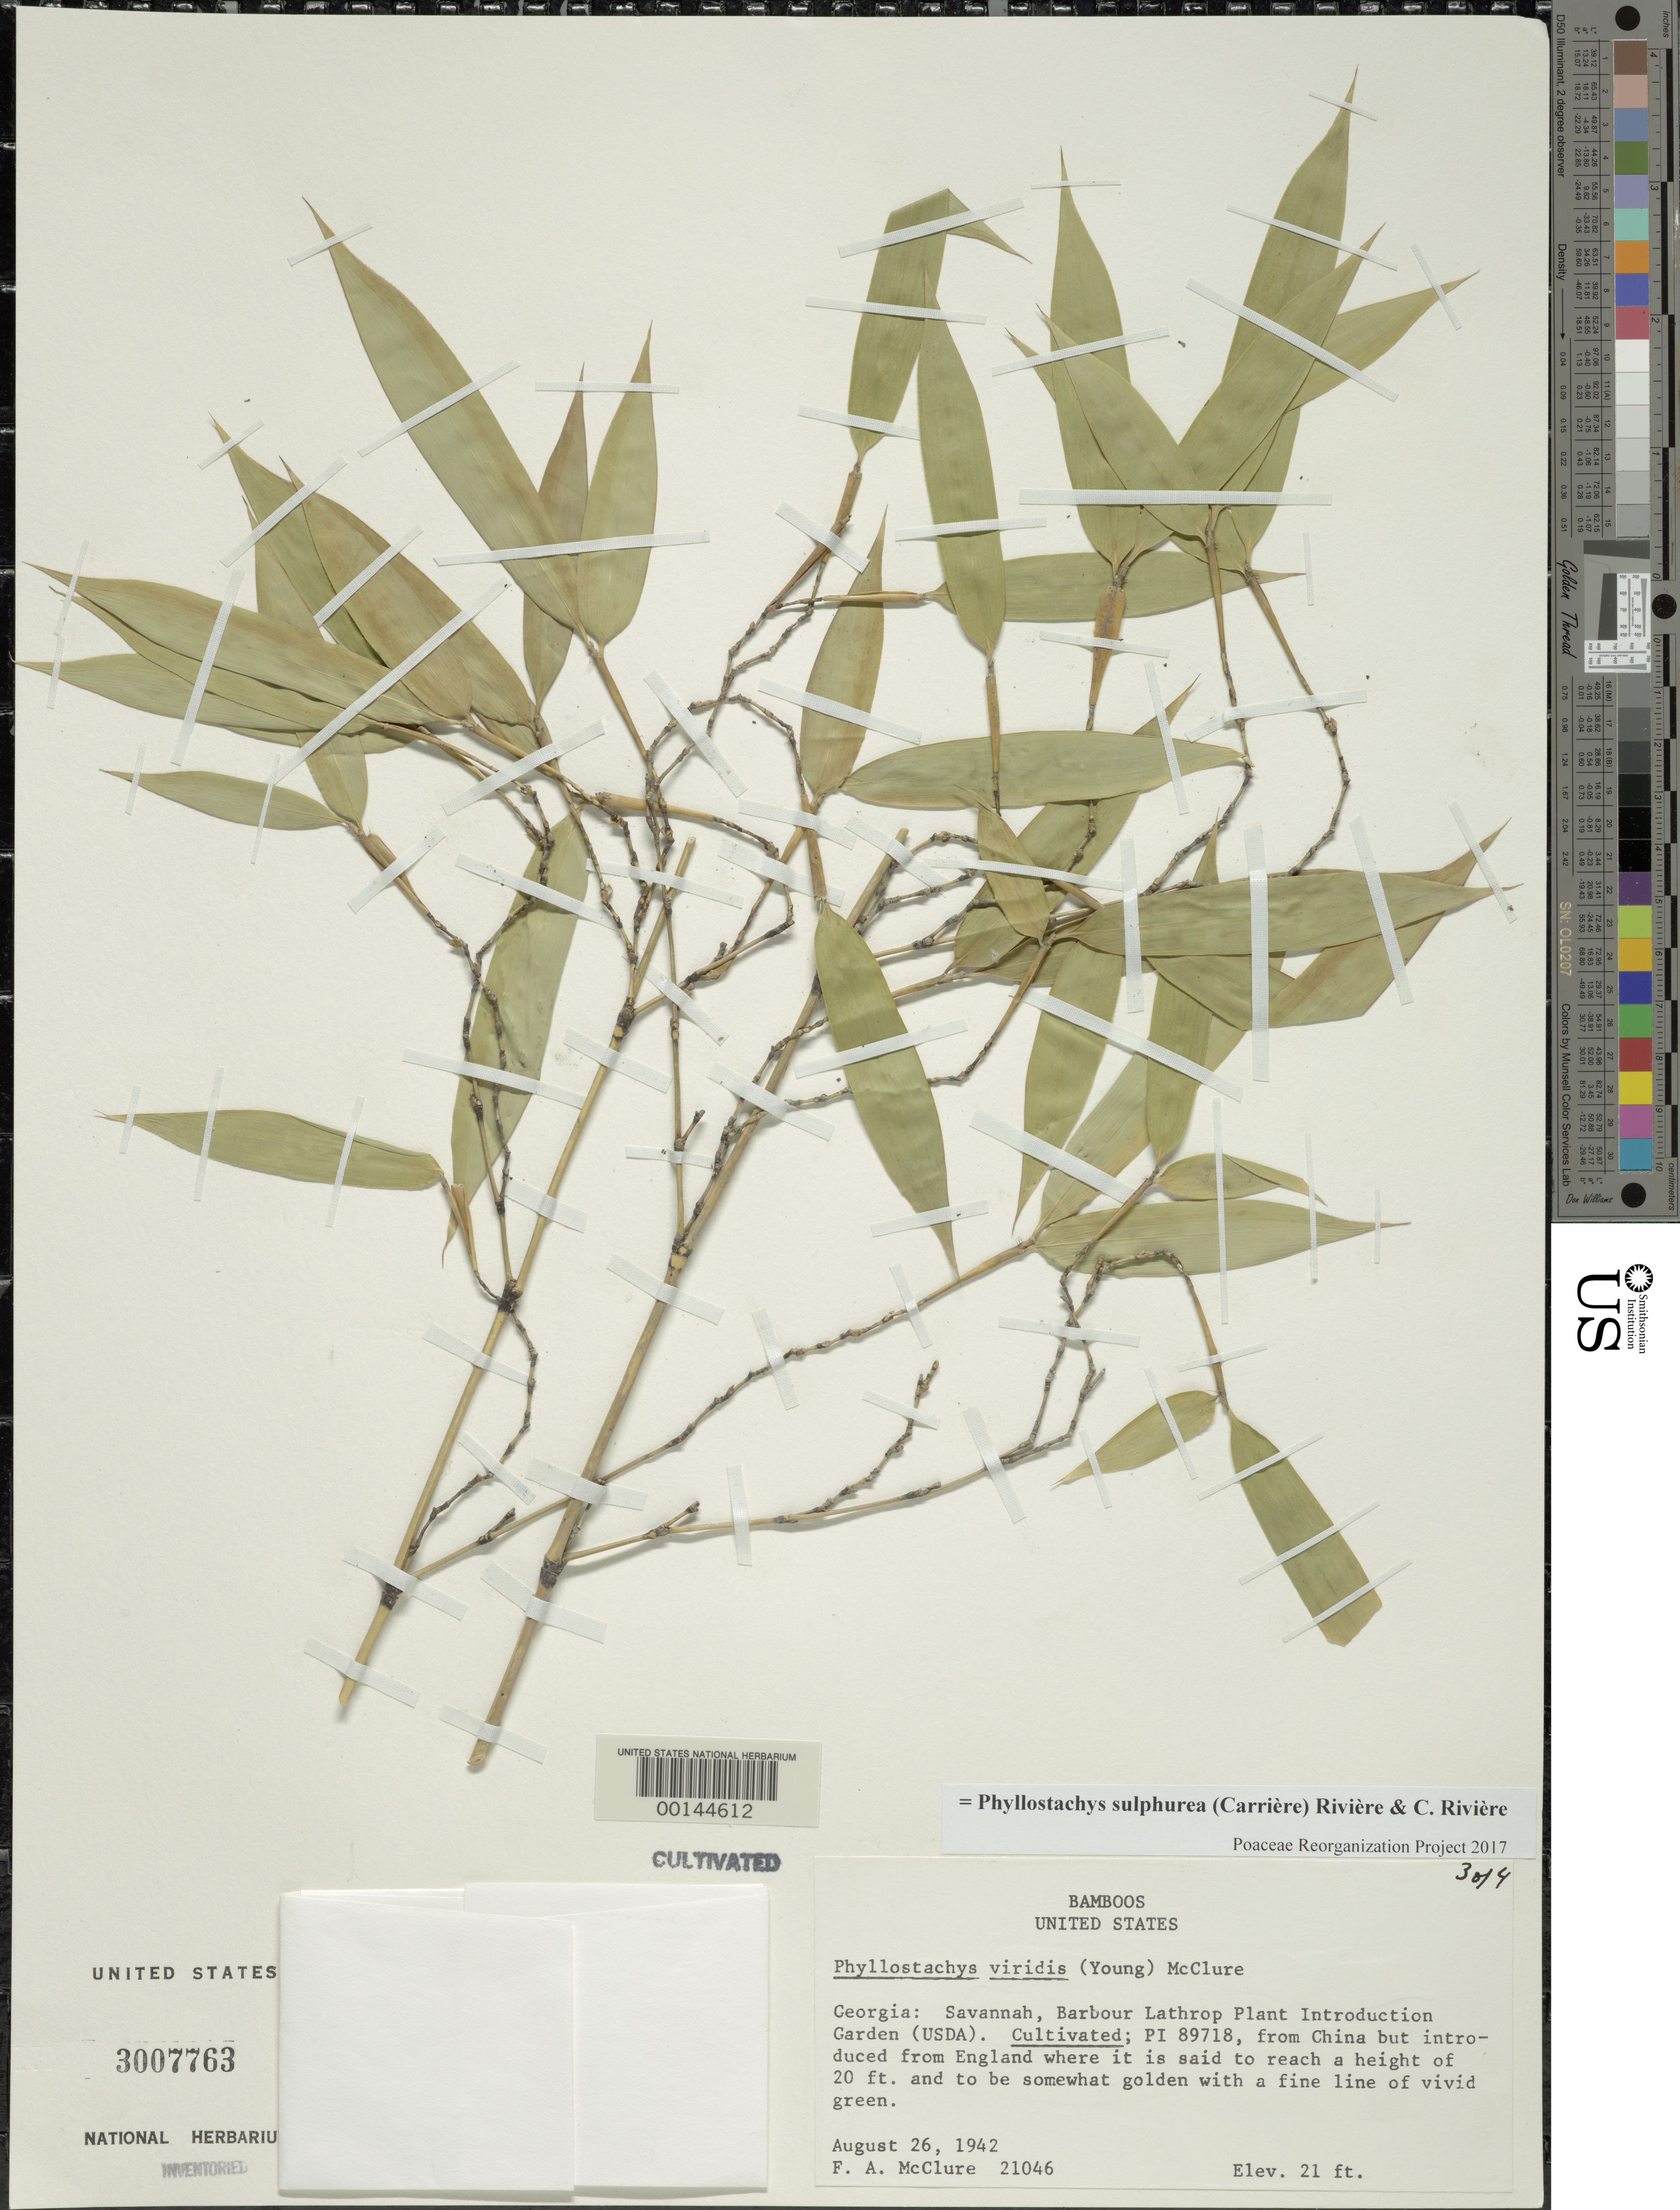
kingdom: Plantae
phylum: Tracheophyta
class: Liliopsida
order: Poales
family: Poaceae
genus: Phyllostachys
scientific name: Phyllostachys sulphurea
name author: (Carrière) Rivière & C. Rivière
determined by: Poaceae Reorganization Project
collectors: F. A. McClure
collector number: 21046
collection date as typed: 26 Aug 1942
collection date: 1942-08-26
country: United States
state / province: Georgia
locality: Savannah, barbour lathrop p.i. garden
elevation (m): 6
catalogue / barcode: US 3007763